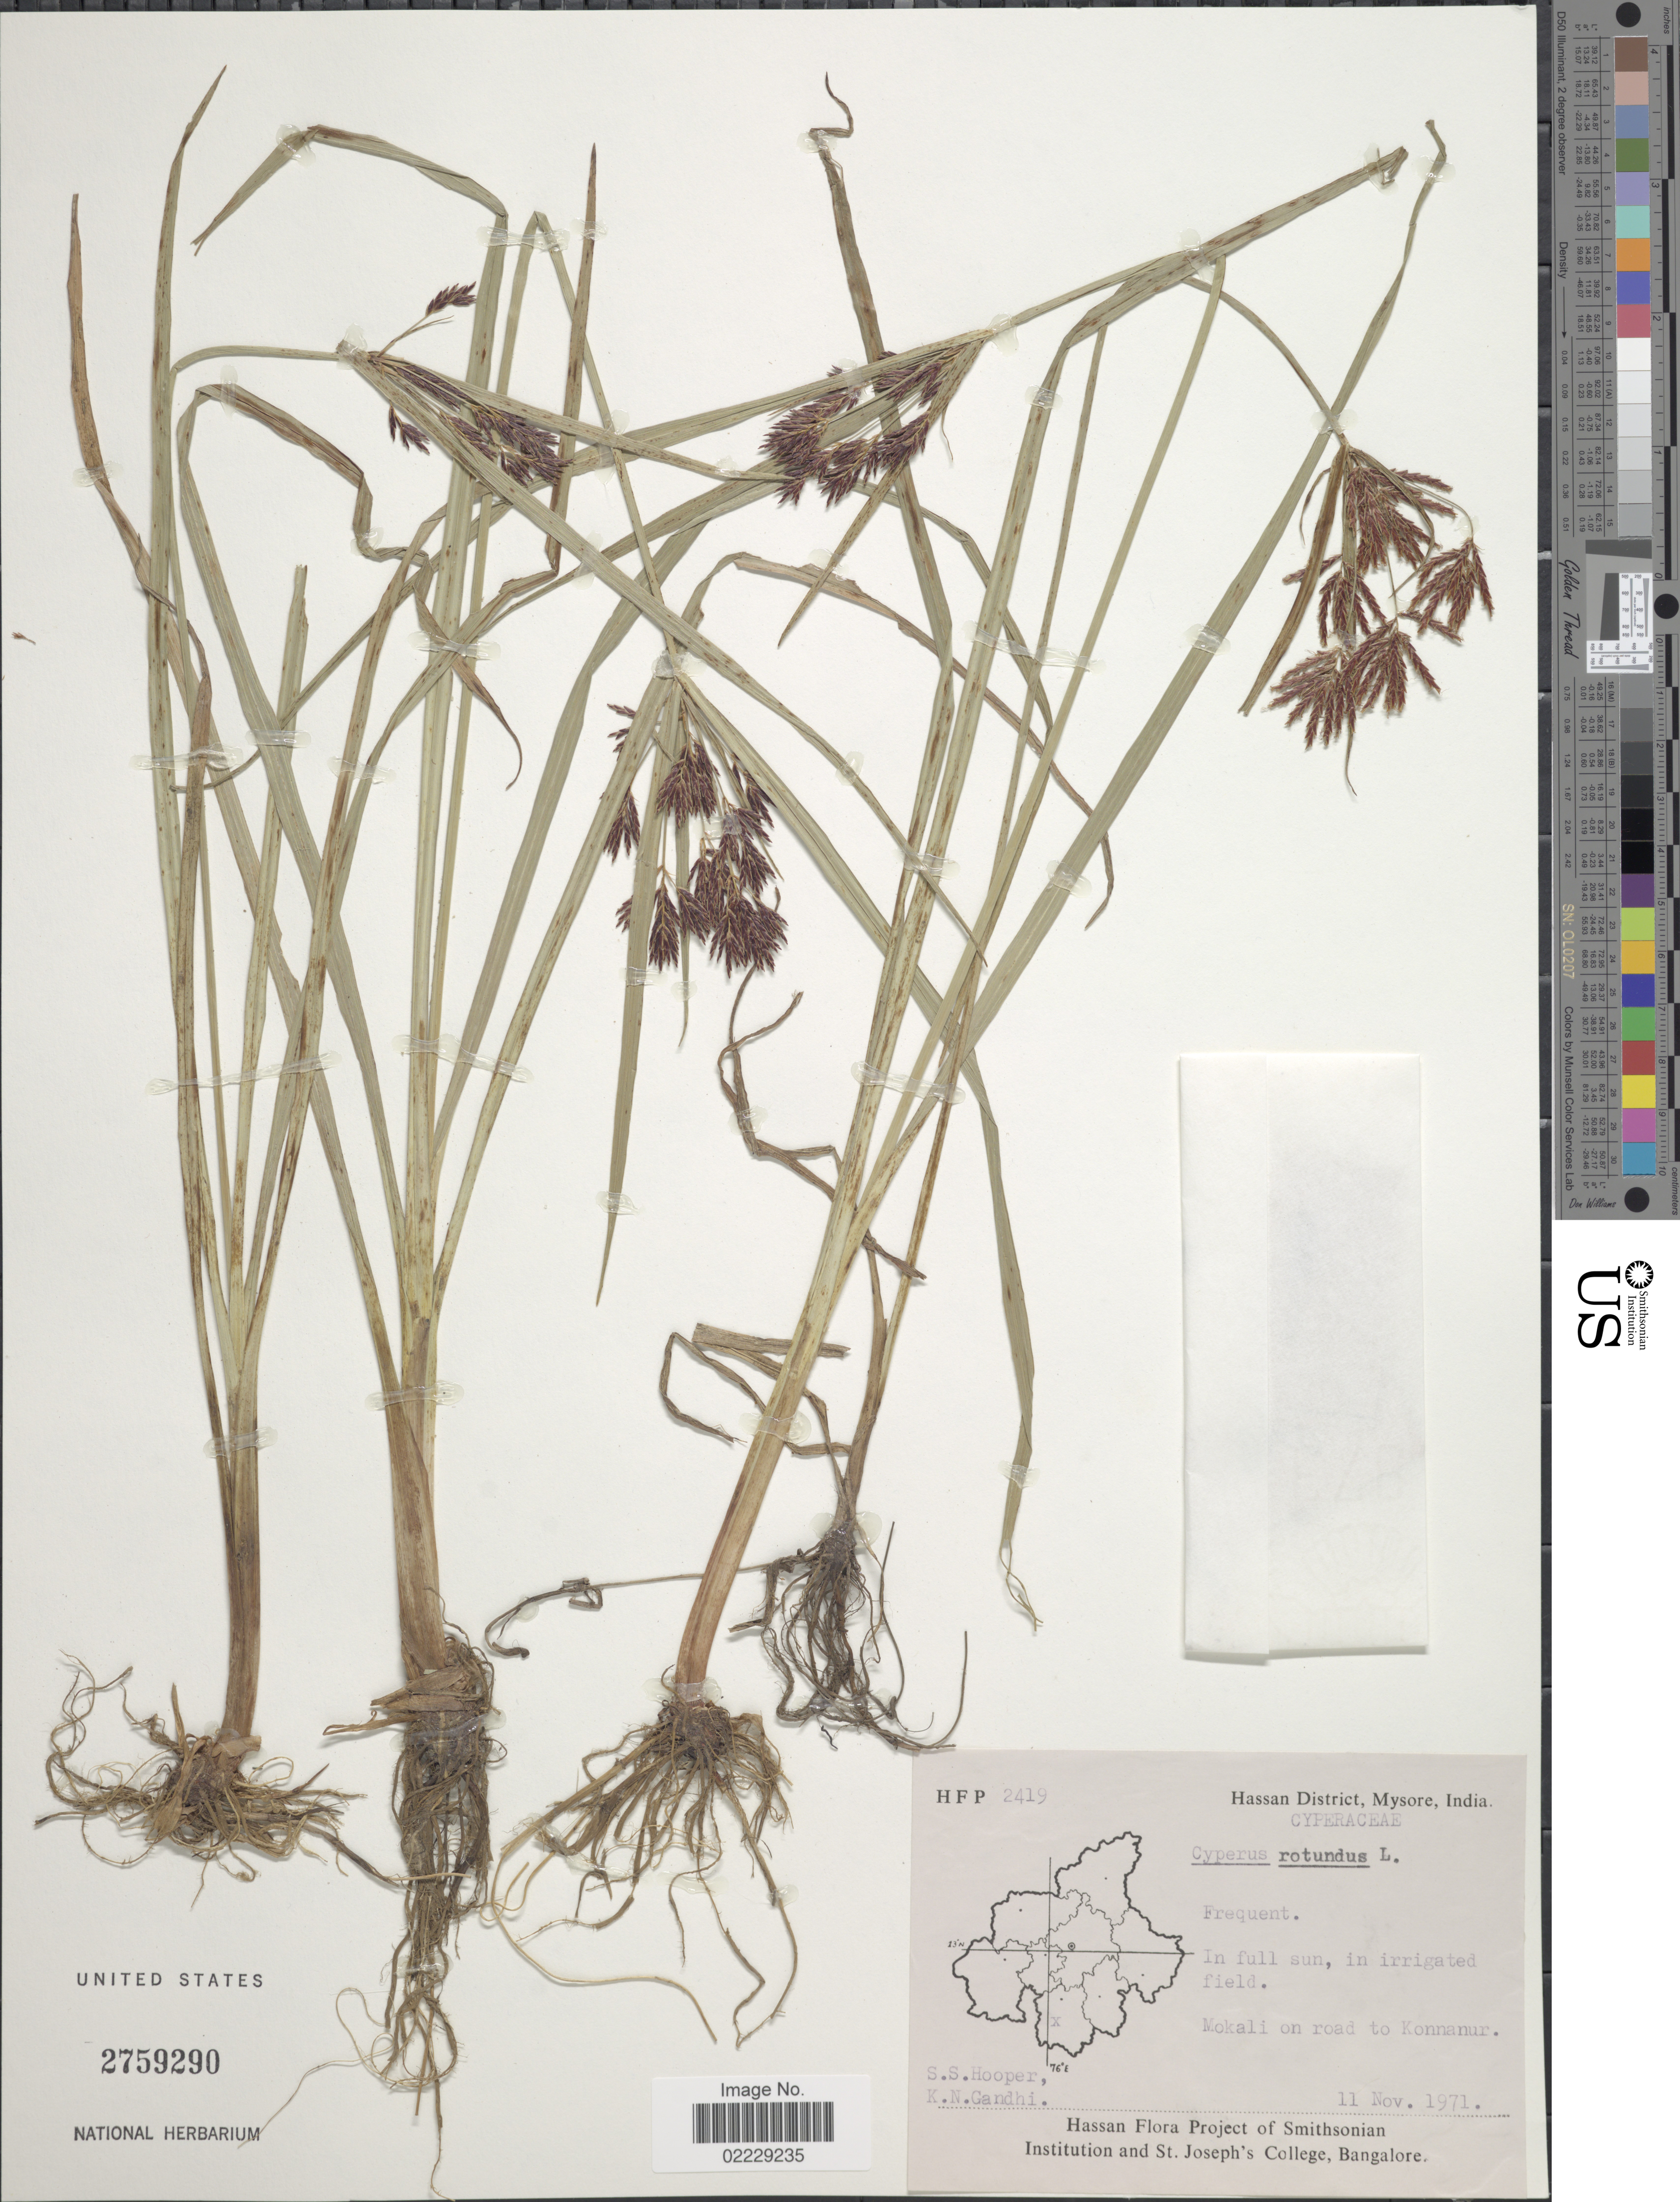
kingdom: Plantae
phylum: Tracheophyta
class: Liliopsida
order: Poales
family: Cyperaceae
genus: Cyperus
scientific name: Cyperus rotundus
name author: L.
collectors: S. S. Hooper & K. N. Gandhi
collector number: HFP 2419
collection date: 1971-11-11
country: India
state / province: Karnataka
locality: Hassan District, Mysore, in full sun, in irrigated field, Mokali on road to Konnamur.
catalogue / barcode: US 2759290